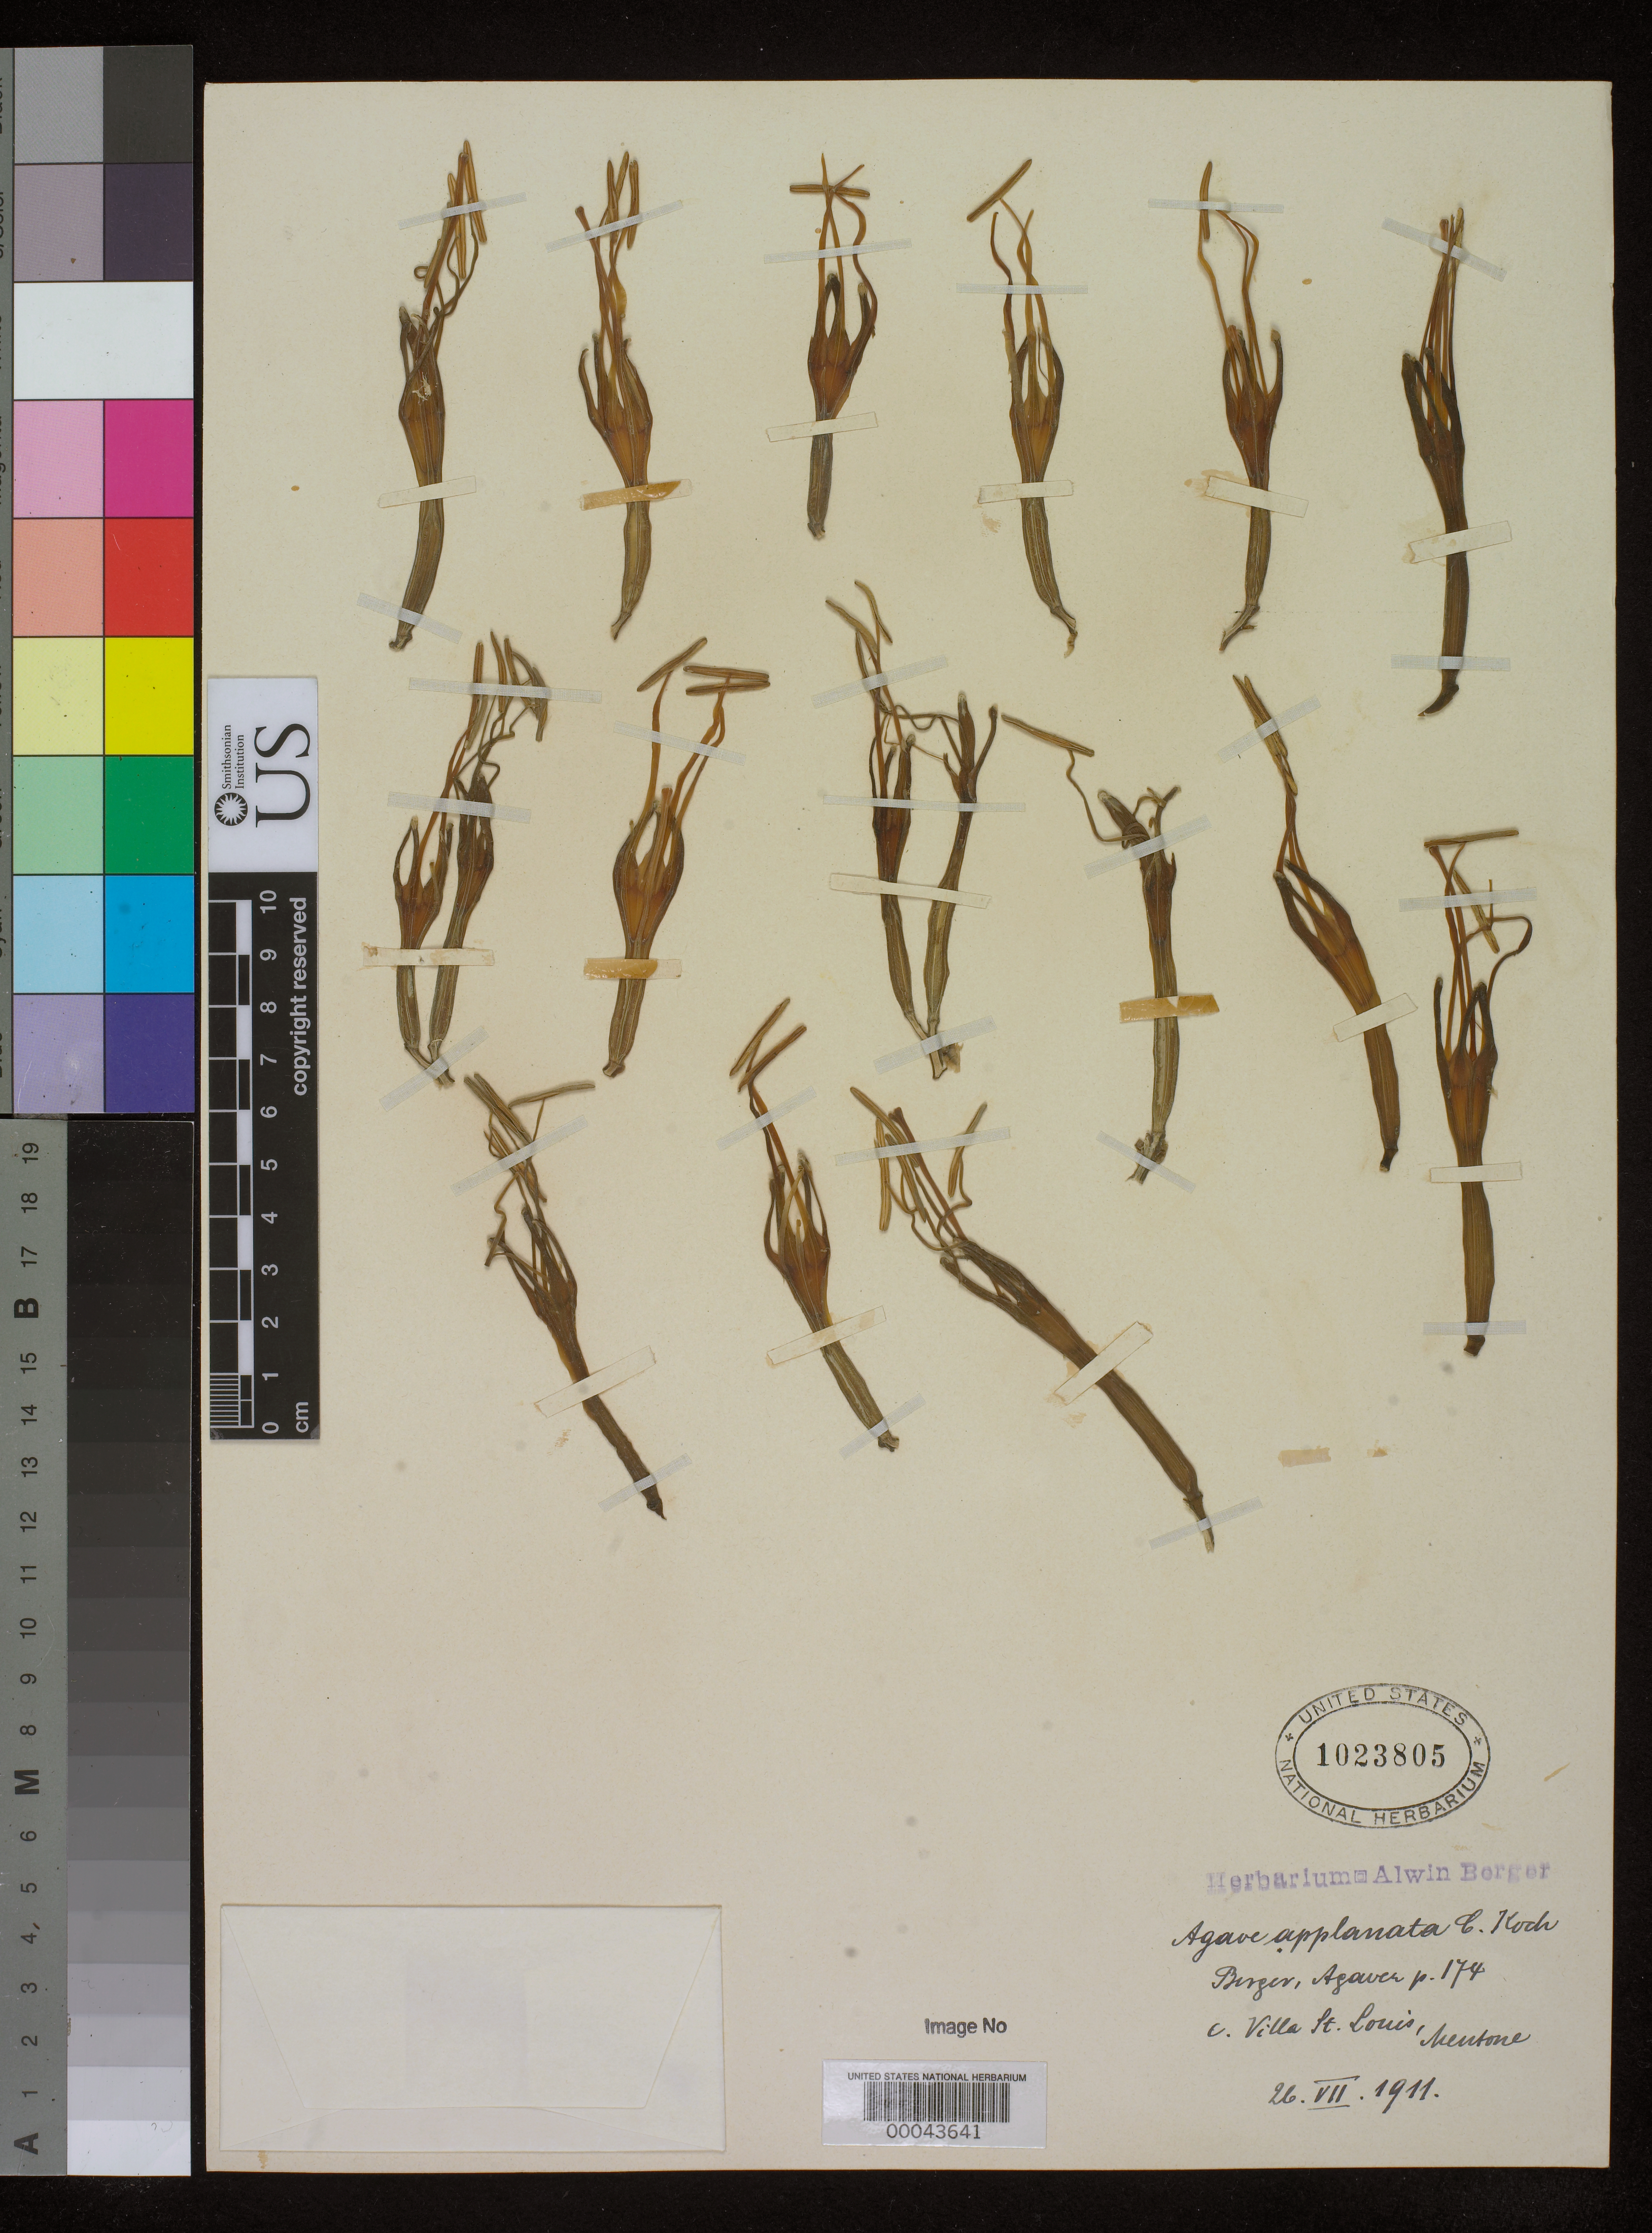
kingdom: Plantae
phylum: Tracheophyta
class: Liliopsida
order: Asparagales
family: Asparagaceae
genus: Agave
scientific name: Agave applanata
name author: Lem. ex Jacobi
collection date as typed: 26 Jul 1911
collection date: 1911-07-26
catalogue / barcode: US 1023805